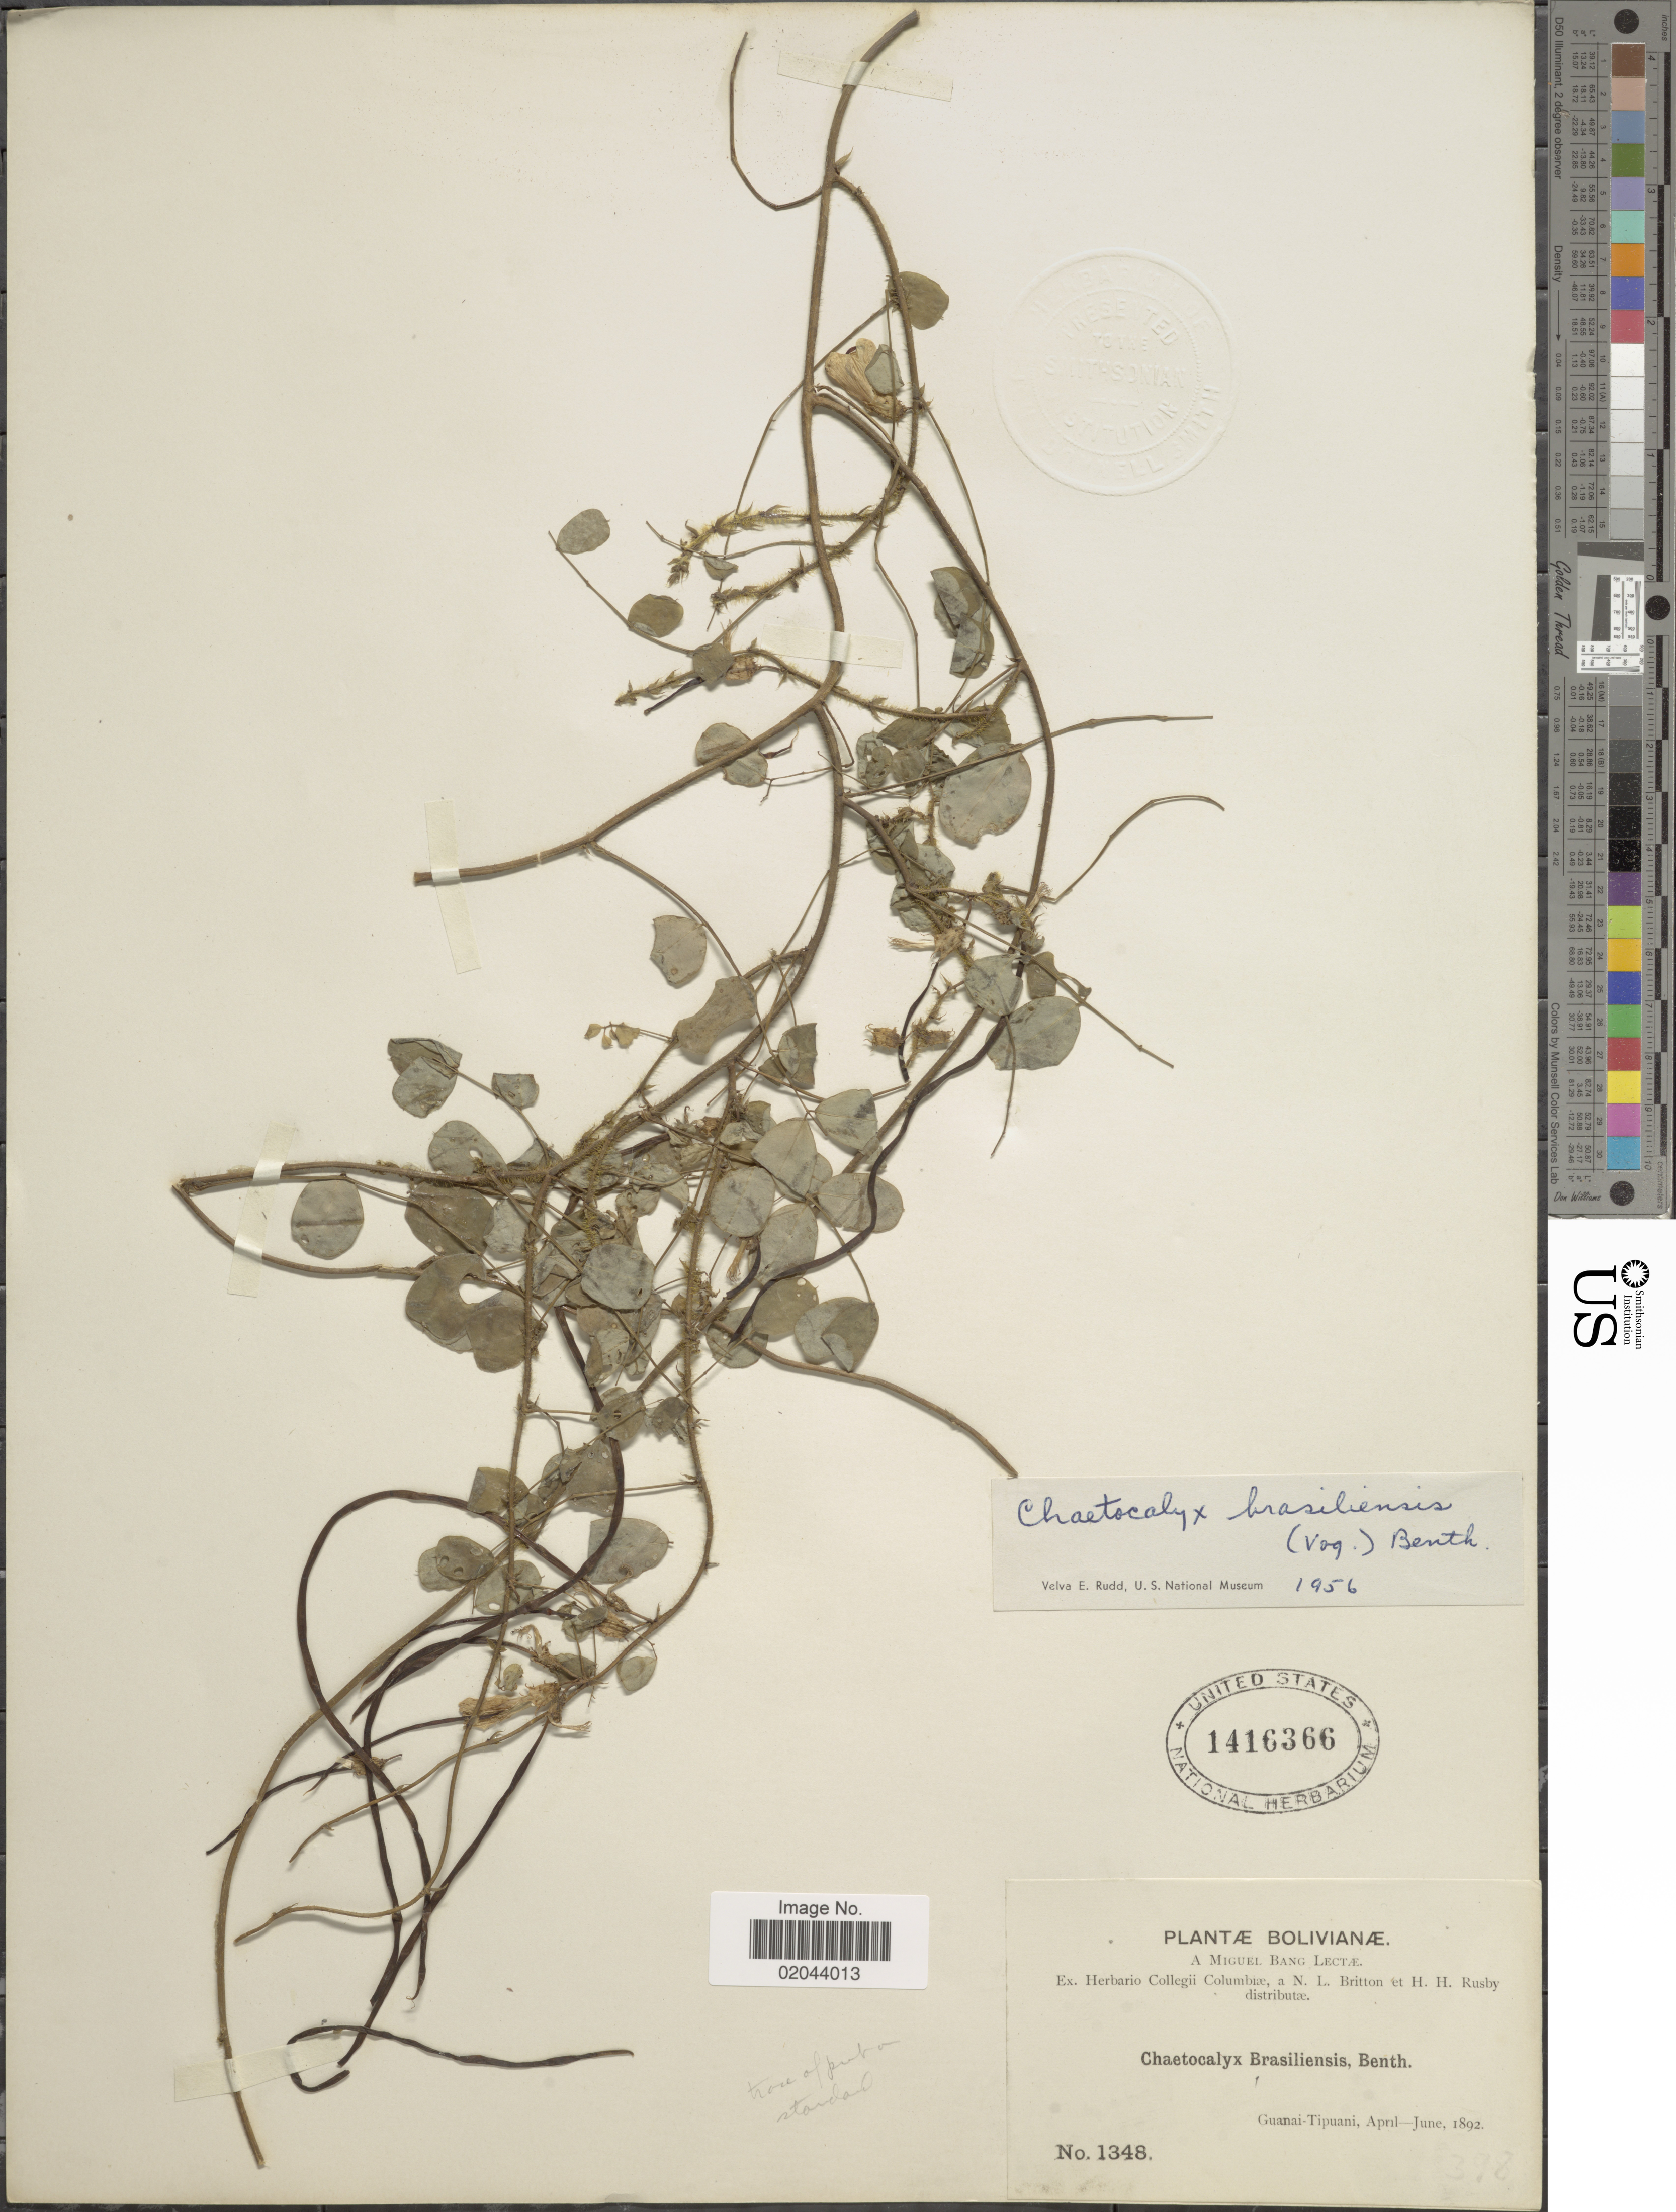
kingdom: Plantae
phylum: Tracheophyta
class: Magnoliopsida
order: Fabales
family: Fabaceae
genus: Chaetocalyx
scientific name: Chaetocalyx brasiliensis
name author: (Vogel) Benth.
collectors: M. Bang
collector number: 1348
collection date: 1892-04/1892-06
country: Bolivia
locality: Guanai-Tipuani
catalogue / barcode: US 1416366